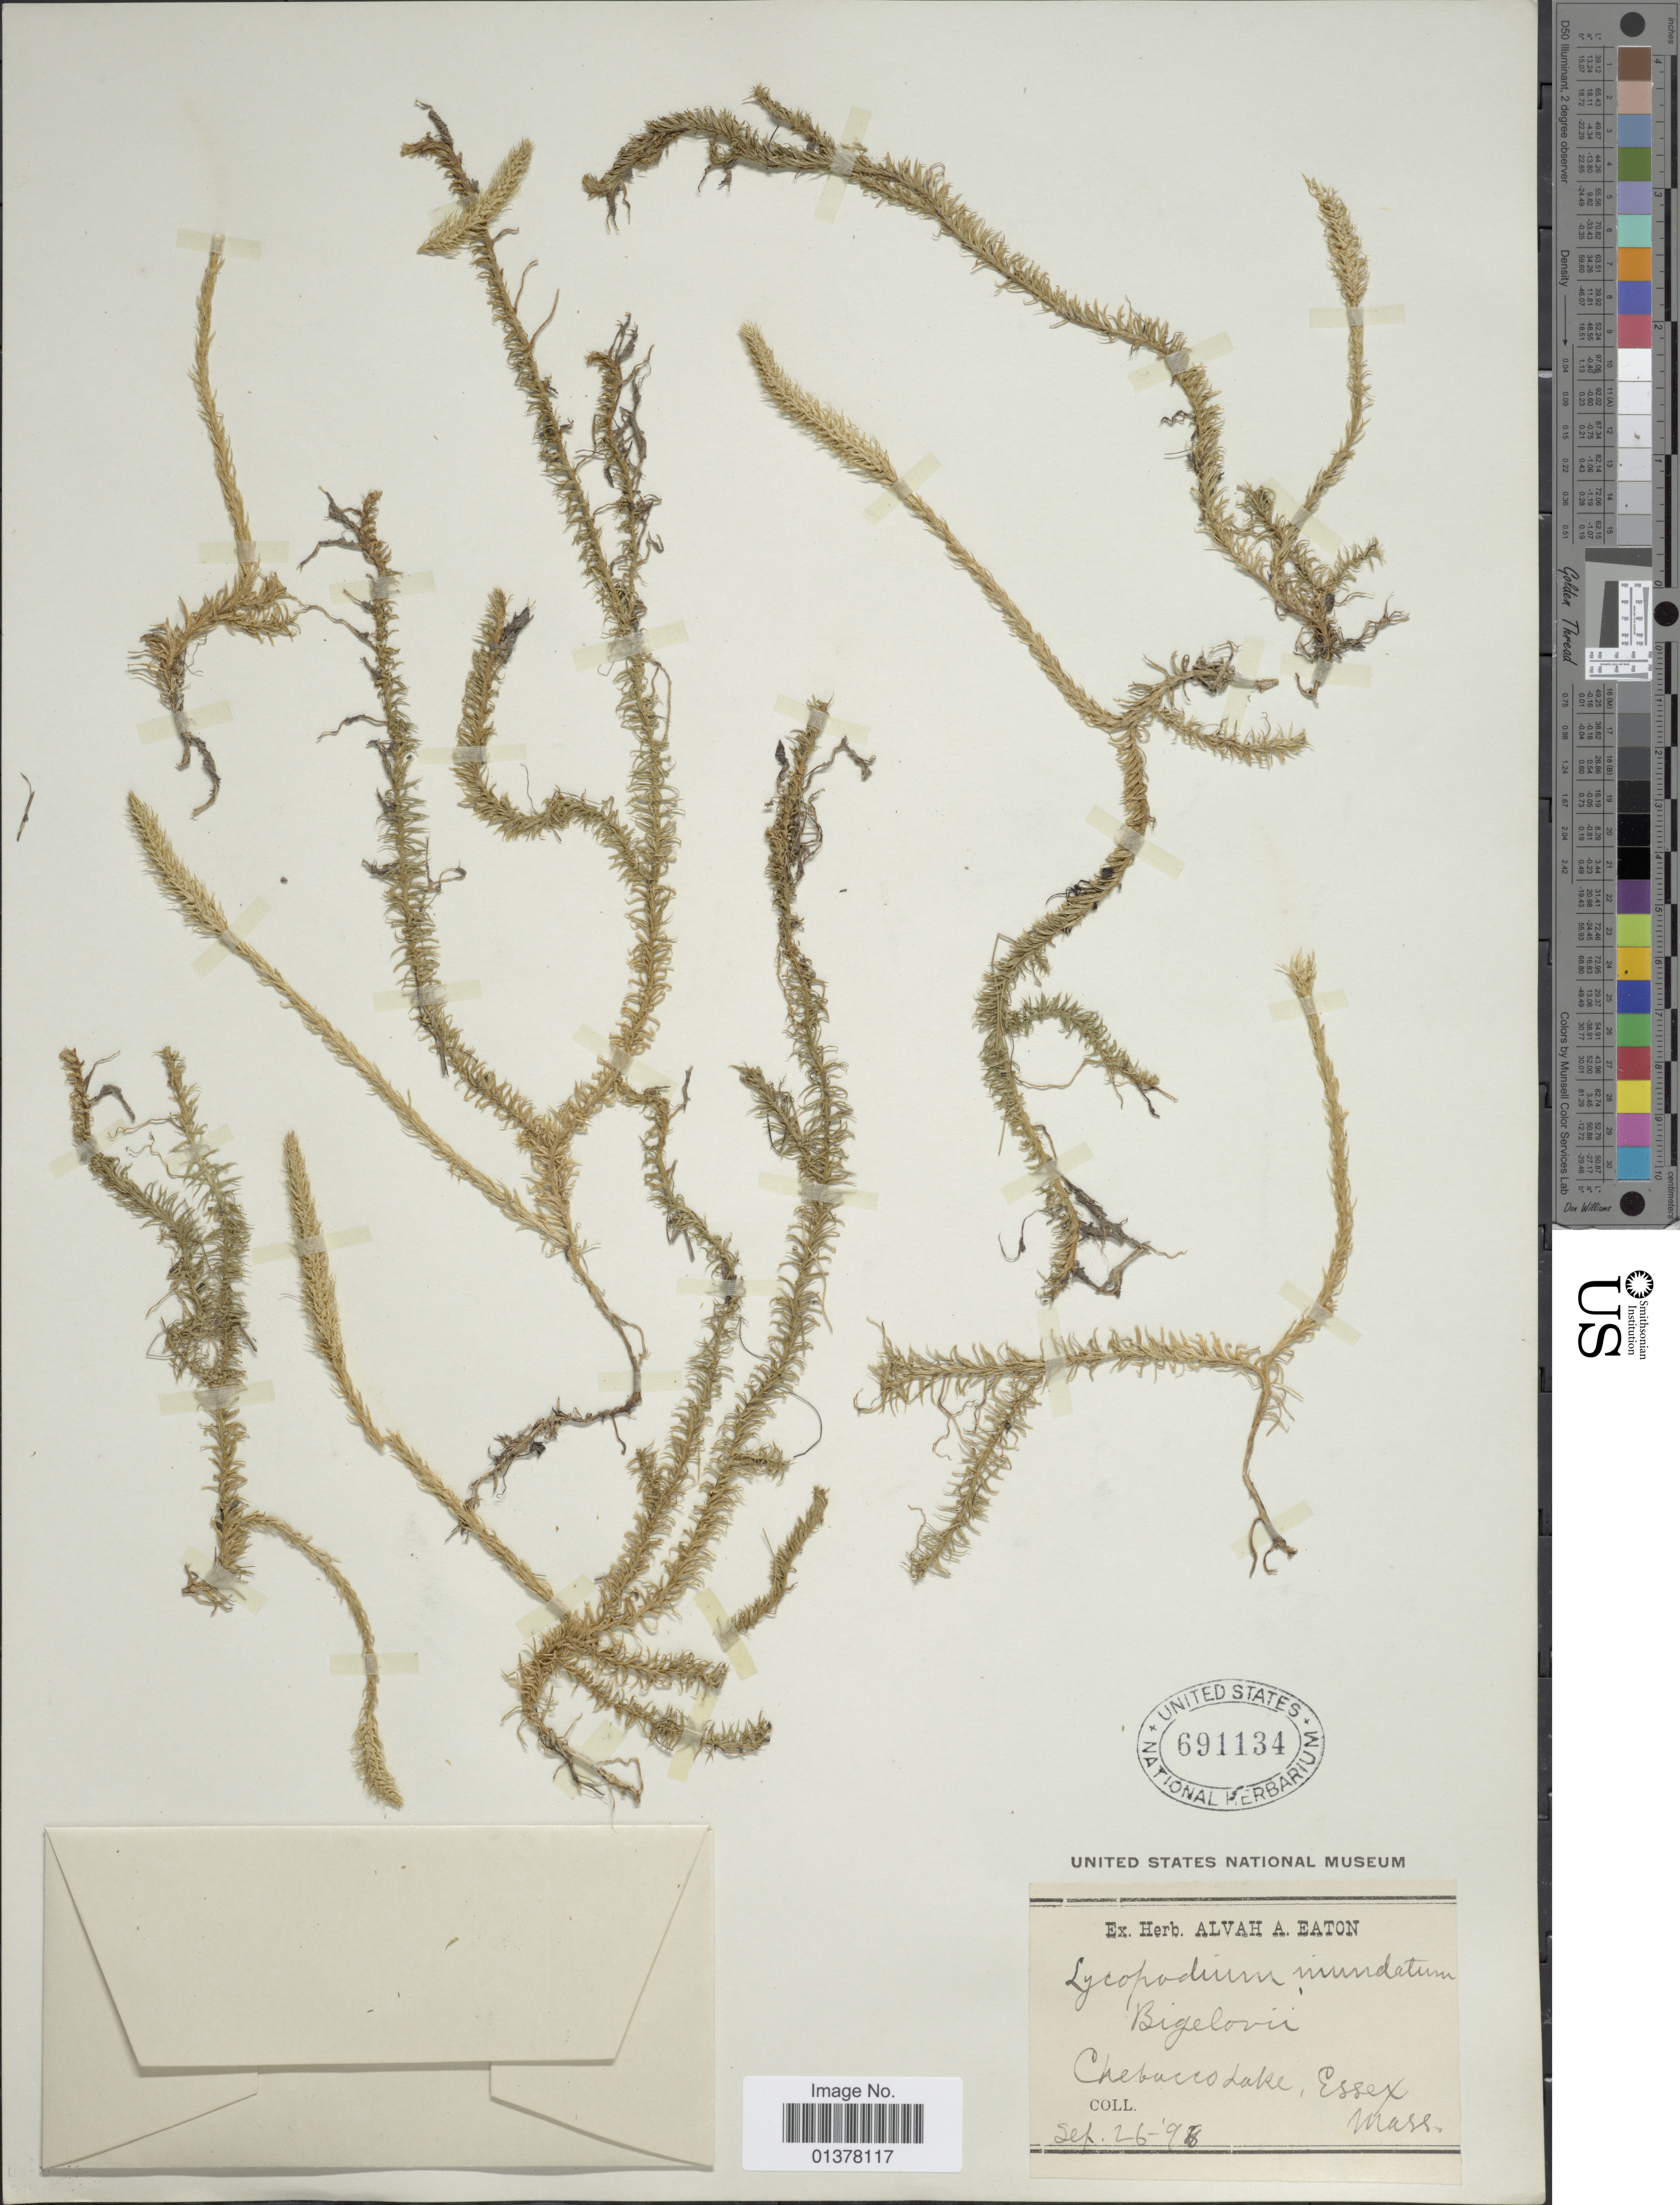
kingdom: Plantae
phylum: Tracheophyta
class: Lycopodiopsida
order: Lycopodiales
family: Lycopodiaceae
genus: Lycopodiella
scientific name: Lycopodiella appressa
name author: (Chapm.) Cranfill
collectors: A. A. Eaton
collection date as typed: Transcribed d/m/y: 26/9/98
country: United States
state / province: Massachusetts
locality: Chebuccolake, Essex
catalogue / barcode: US 691134